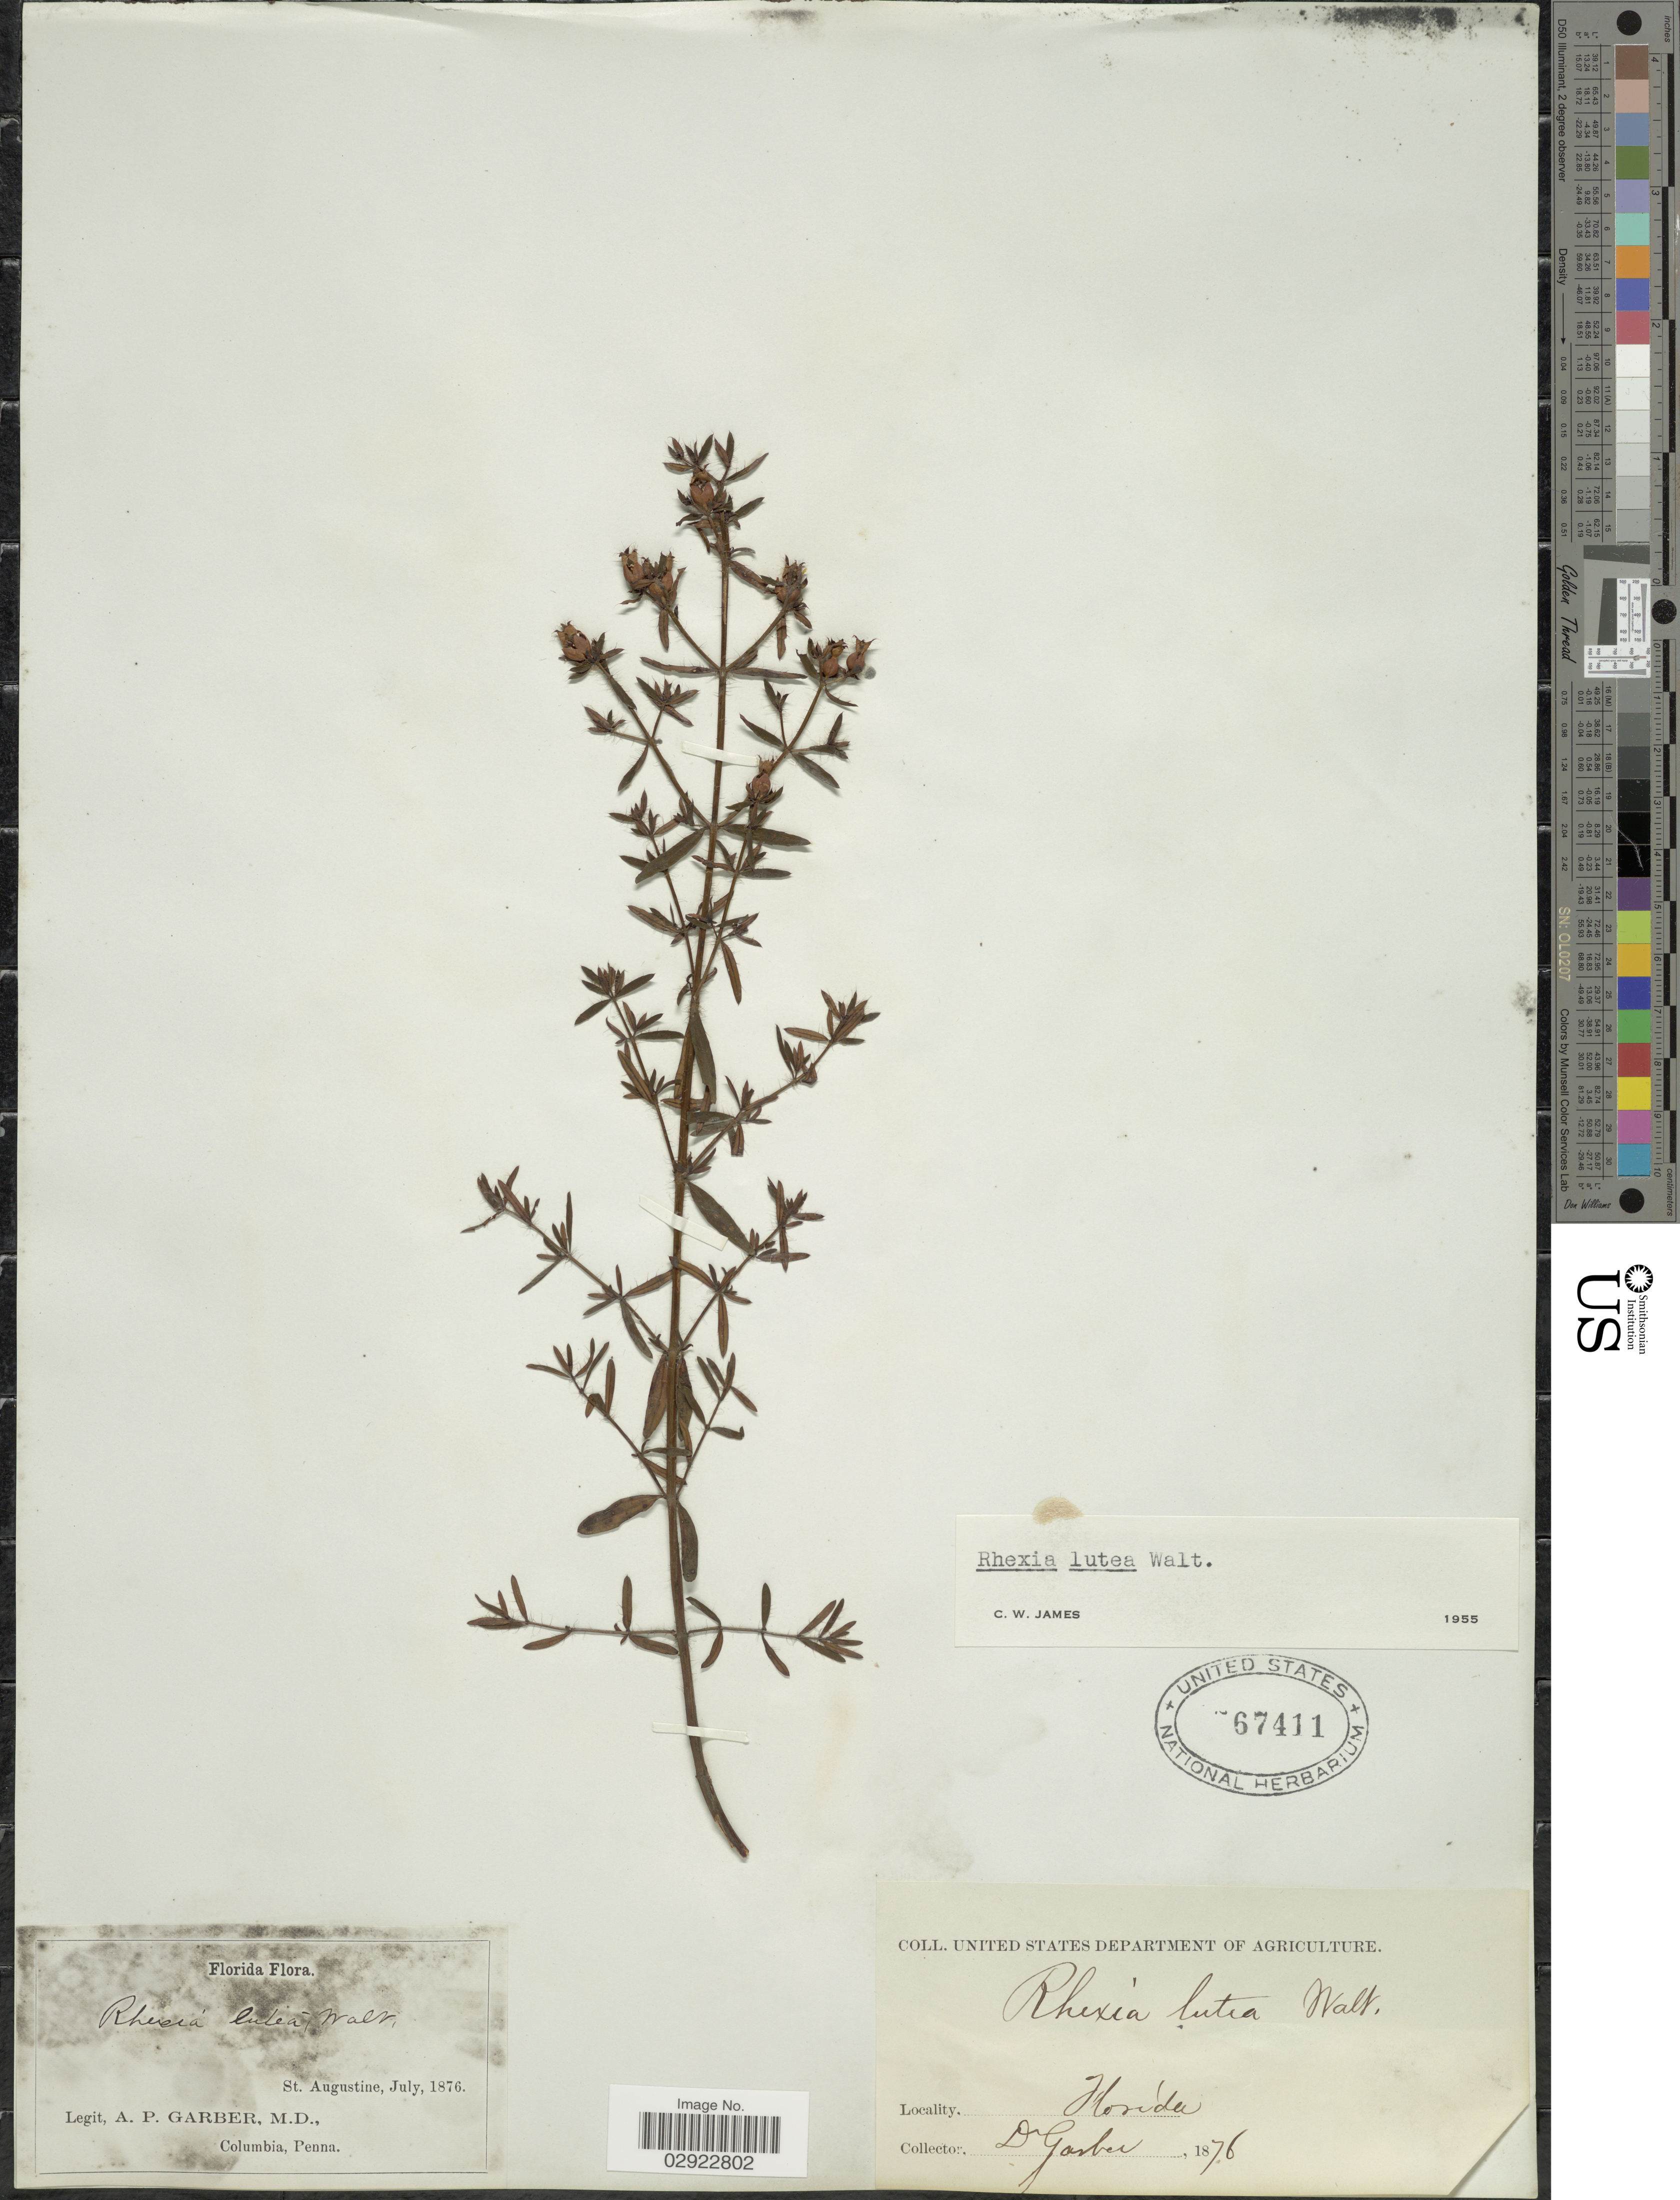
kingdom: Plantae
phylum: Tracheophyta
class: Magnoliopsida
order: Myrtales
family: Melastomataceae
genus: Rhexia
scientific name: Rhexia lutea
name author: Walter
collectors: A. P. Garber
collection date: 1876-07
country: United States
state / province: Florida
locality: St. Augustine.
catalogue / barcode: US 67411